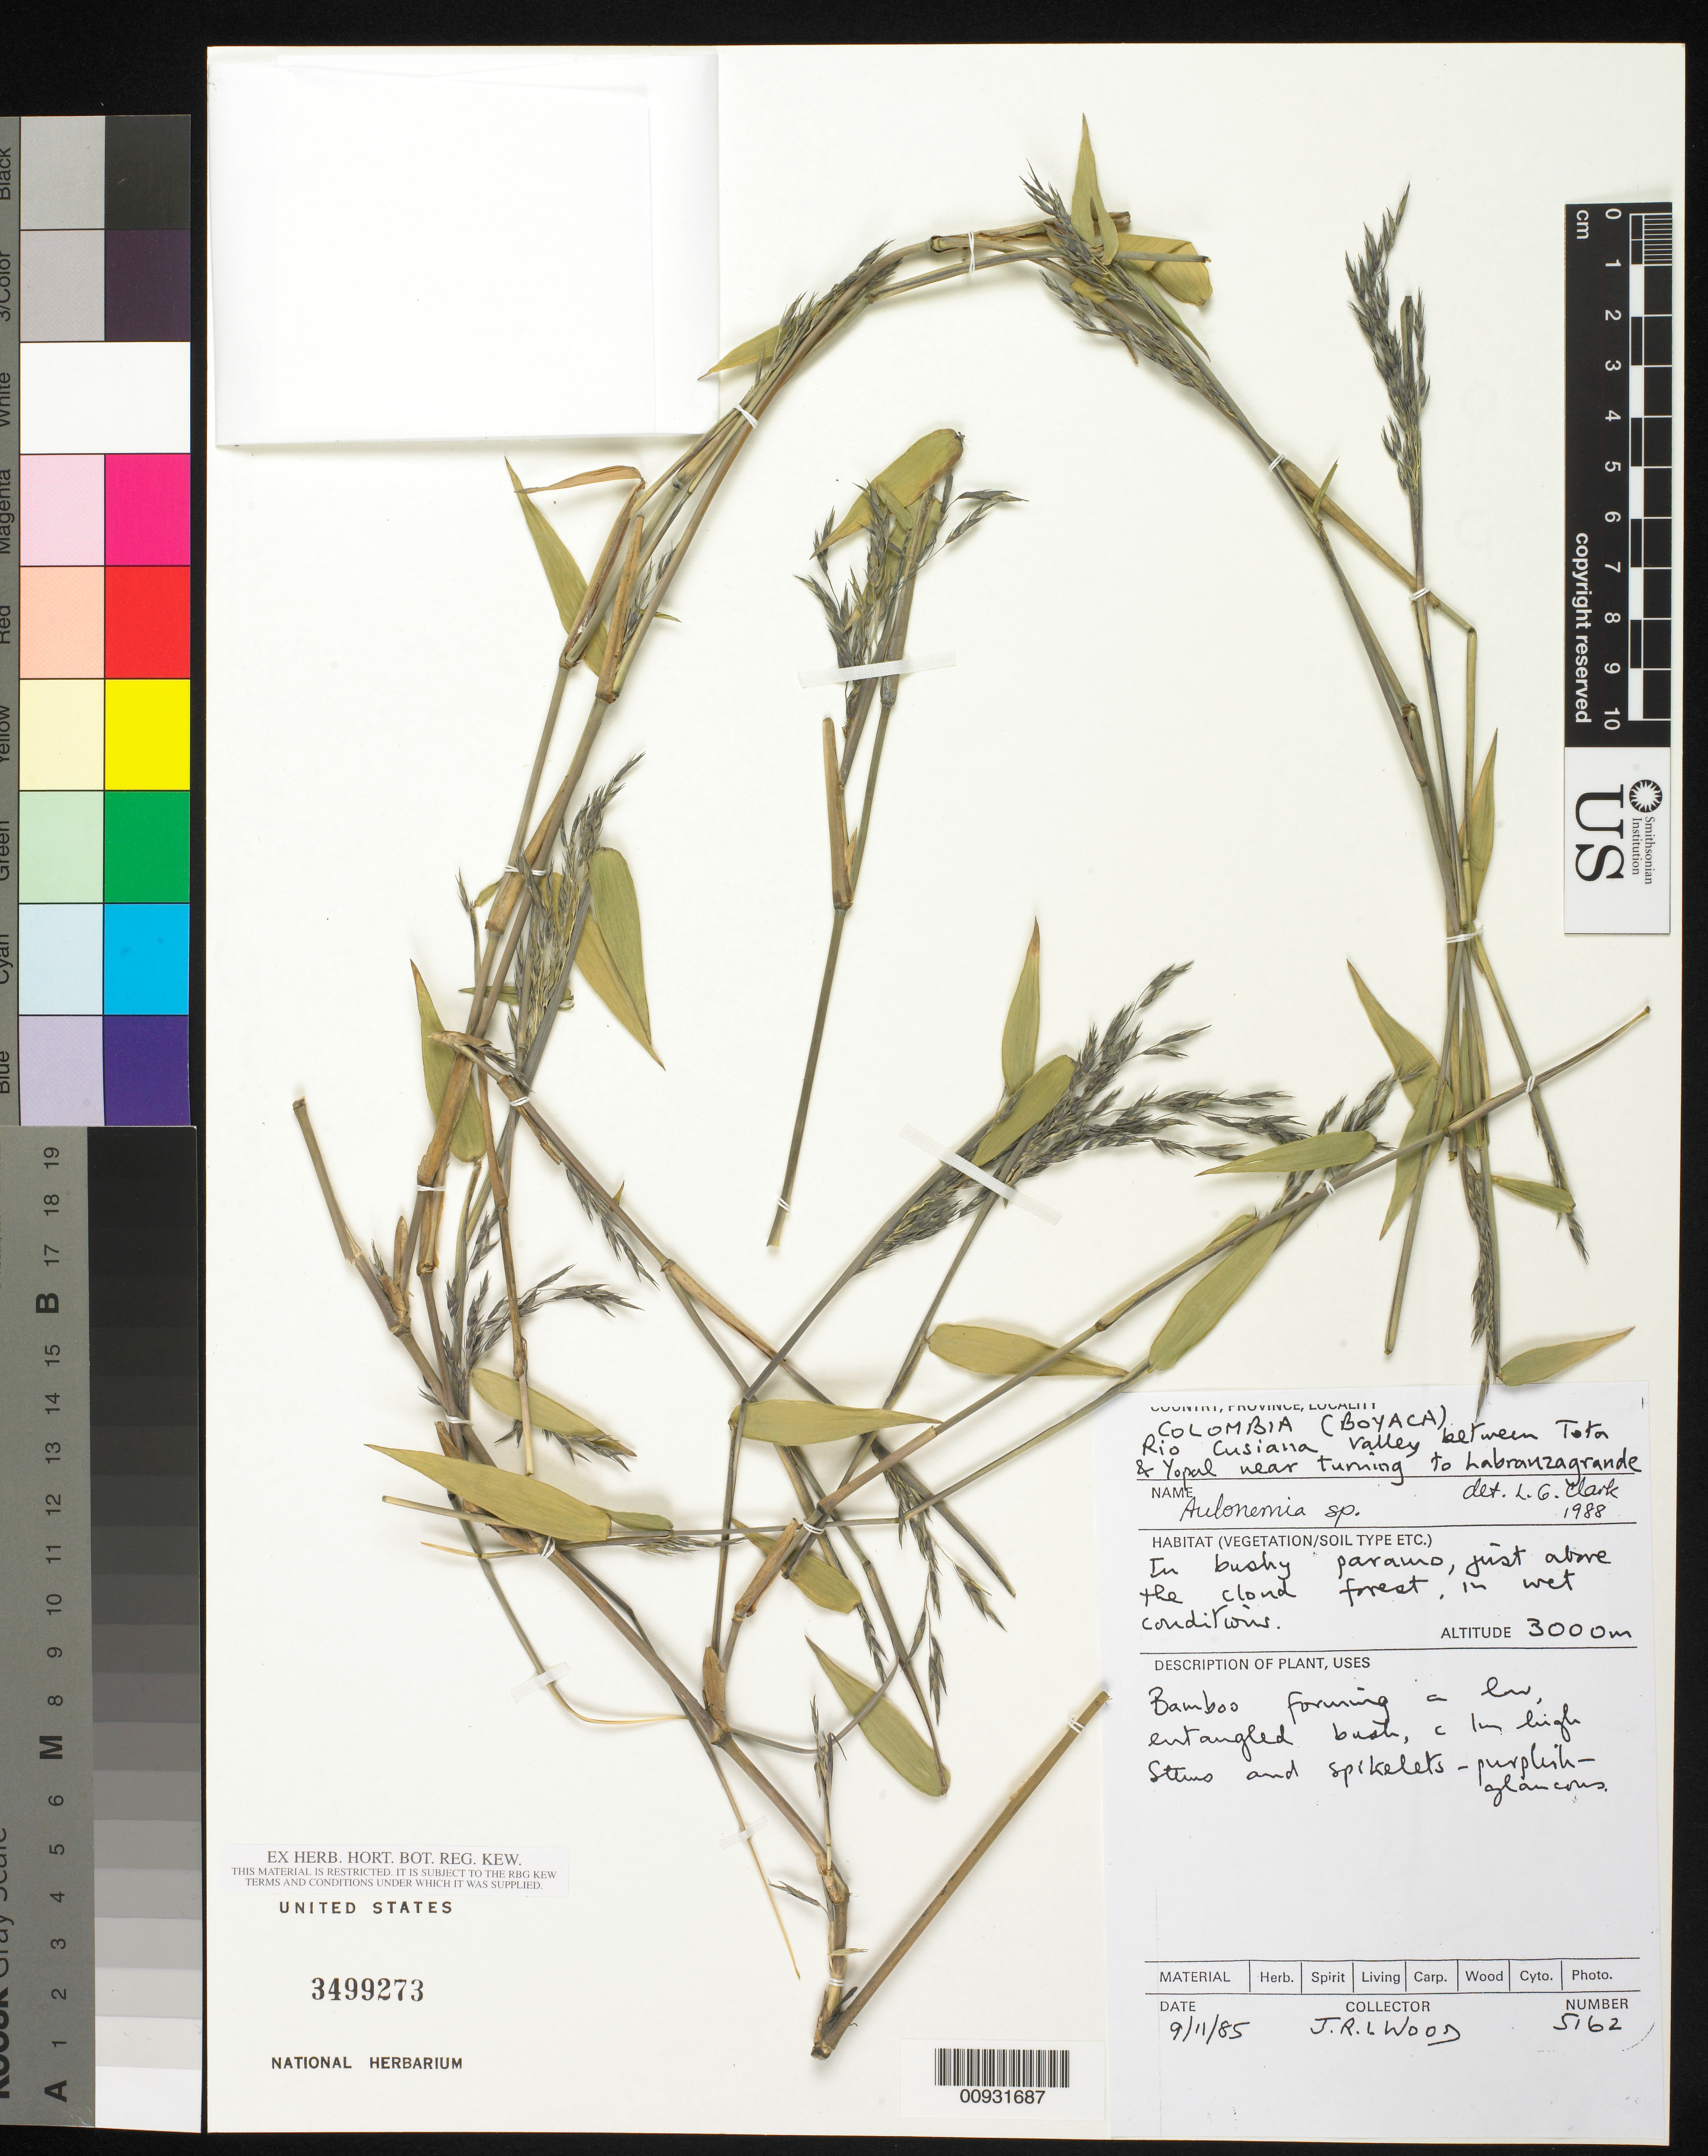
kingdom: Plantae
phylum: Tracheophyta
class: Liliopsida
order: Poales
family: Poaceae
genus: Aulonemia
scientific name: Aulonemia sp.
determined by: Clark, Lynn G., (ISC), Iowa State University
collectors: J. R. I. Wood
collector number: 5162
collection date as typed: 09 Nov 1985 or 11 Sep 1985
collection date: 1985-09-11 or 1985-11-09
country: Colombia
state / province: Boyacá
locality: Rio Cusiana valley between Tota & Yopal near turning to Labranzagrande.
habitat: In bushy paramo, just above the cloud forest, in wet conditions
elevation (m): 3000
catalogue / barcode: US 3499273